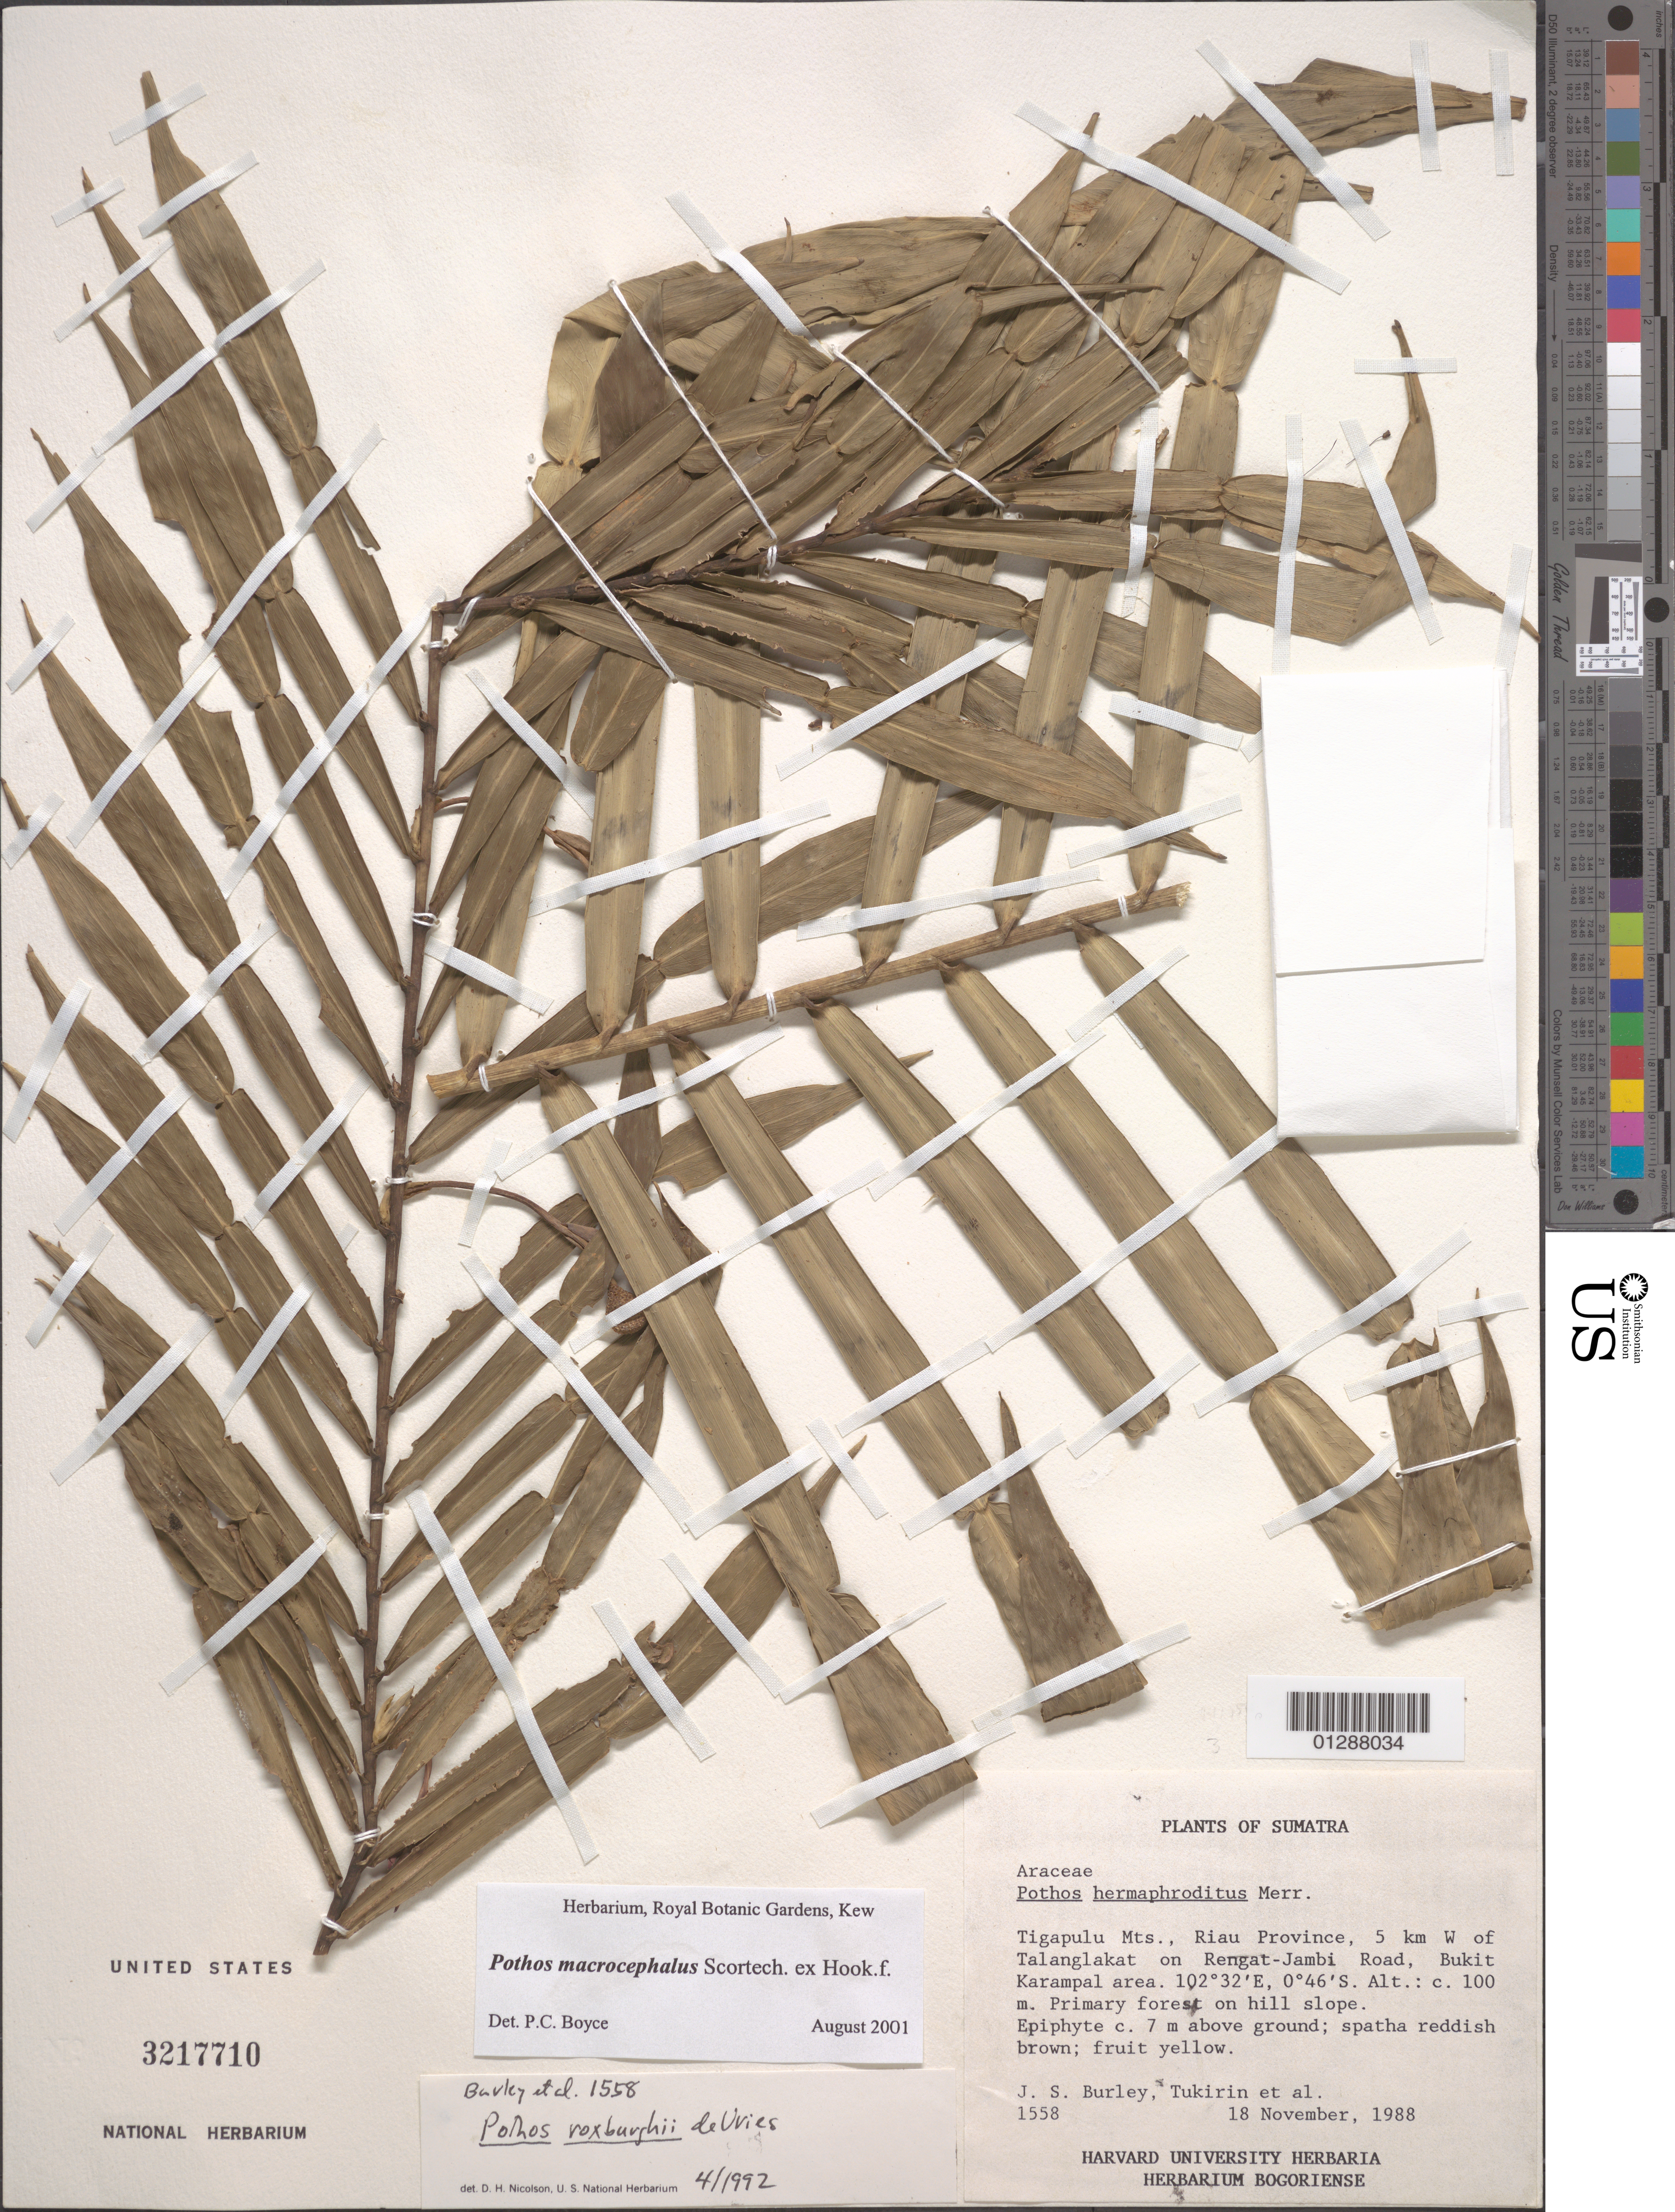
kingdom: Plantae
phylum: Tracheophyta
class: Liliopsida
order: Alismatales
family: Araceae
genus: Pothos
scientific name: Pothos macrocephalus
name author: Scort. ex Hook. f.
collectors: J. S. Burley, -. Tukirin & et al.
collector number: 1558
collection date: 1988-11-18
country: Indonesia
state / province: Sumatra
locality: Tigapulu Mts., Riau Province, 5 km W of Talanglakat on Rengat-Jambi Road, Bukit Karampal area. On hill slope.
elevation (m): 100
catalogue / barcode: US 3217710